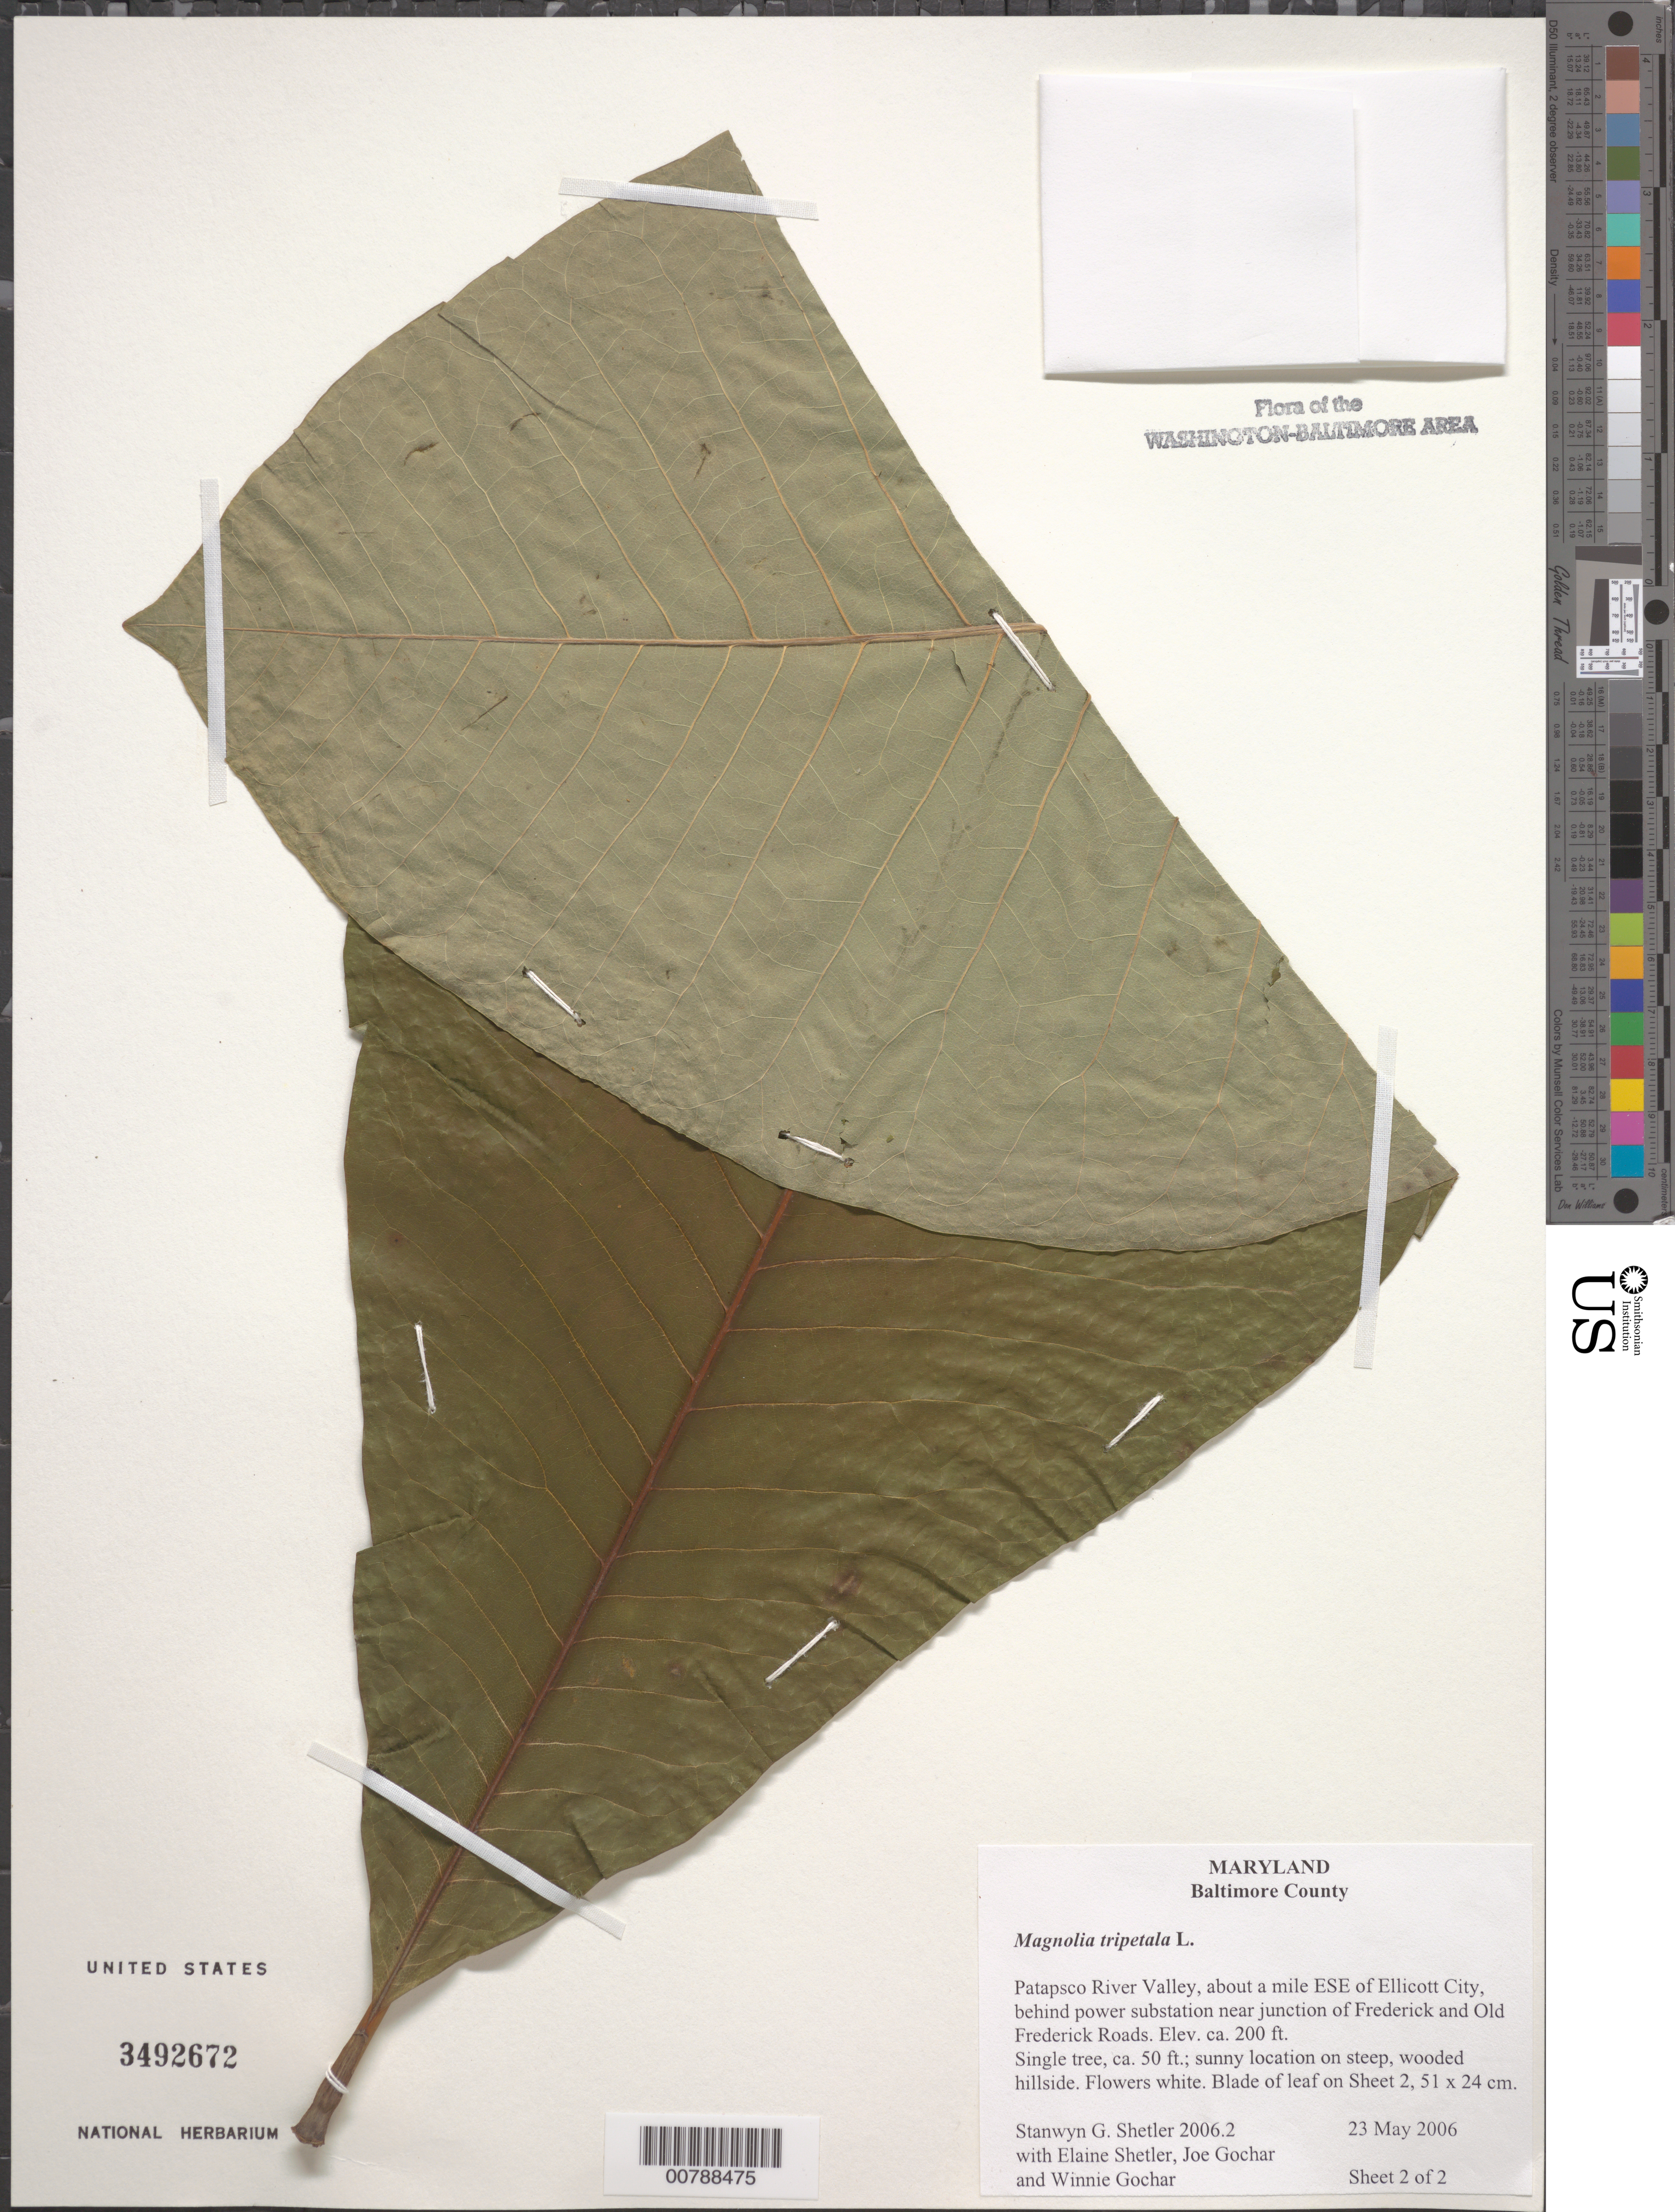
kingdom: Plantae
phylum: Tracheophyta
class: Magnoliopsida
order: Magnoliales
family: Magnoliaceae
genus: Magnolia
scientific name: Magnolia tripetala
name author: L.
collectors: S. Shetler, E. R. Shetler, J. Gochar & W. Gochar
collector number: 2006.2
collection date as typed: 23 May 2006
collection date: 2006-05-23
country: United States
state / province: Maryland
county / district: Baltimore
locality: Patapsco River Valley, about a mile ESE of Ellicott City, behind power substation near junction of Frederick and Old Frederick Roads.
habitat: Sunny location on steep wooded hillside.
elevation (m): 61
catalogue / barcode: US 3492672